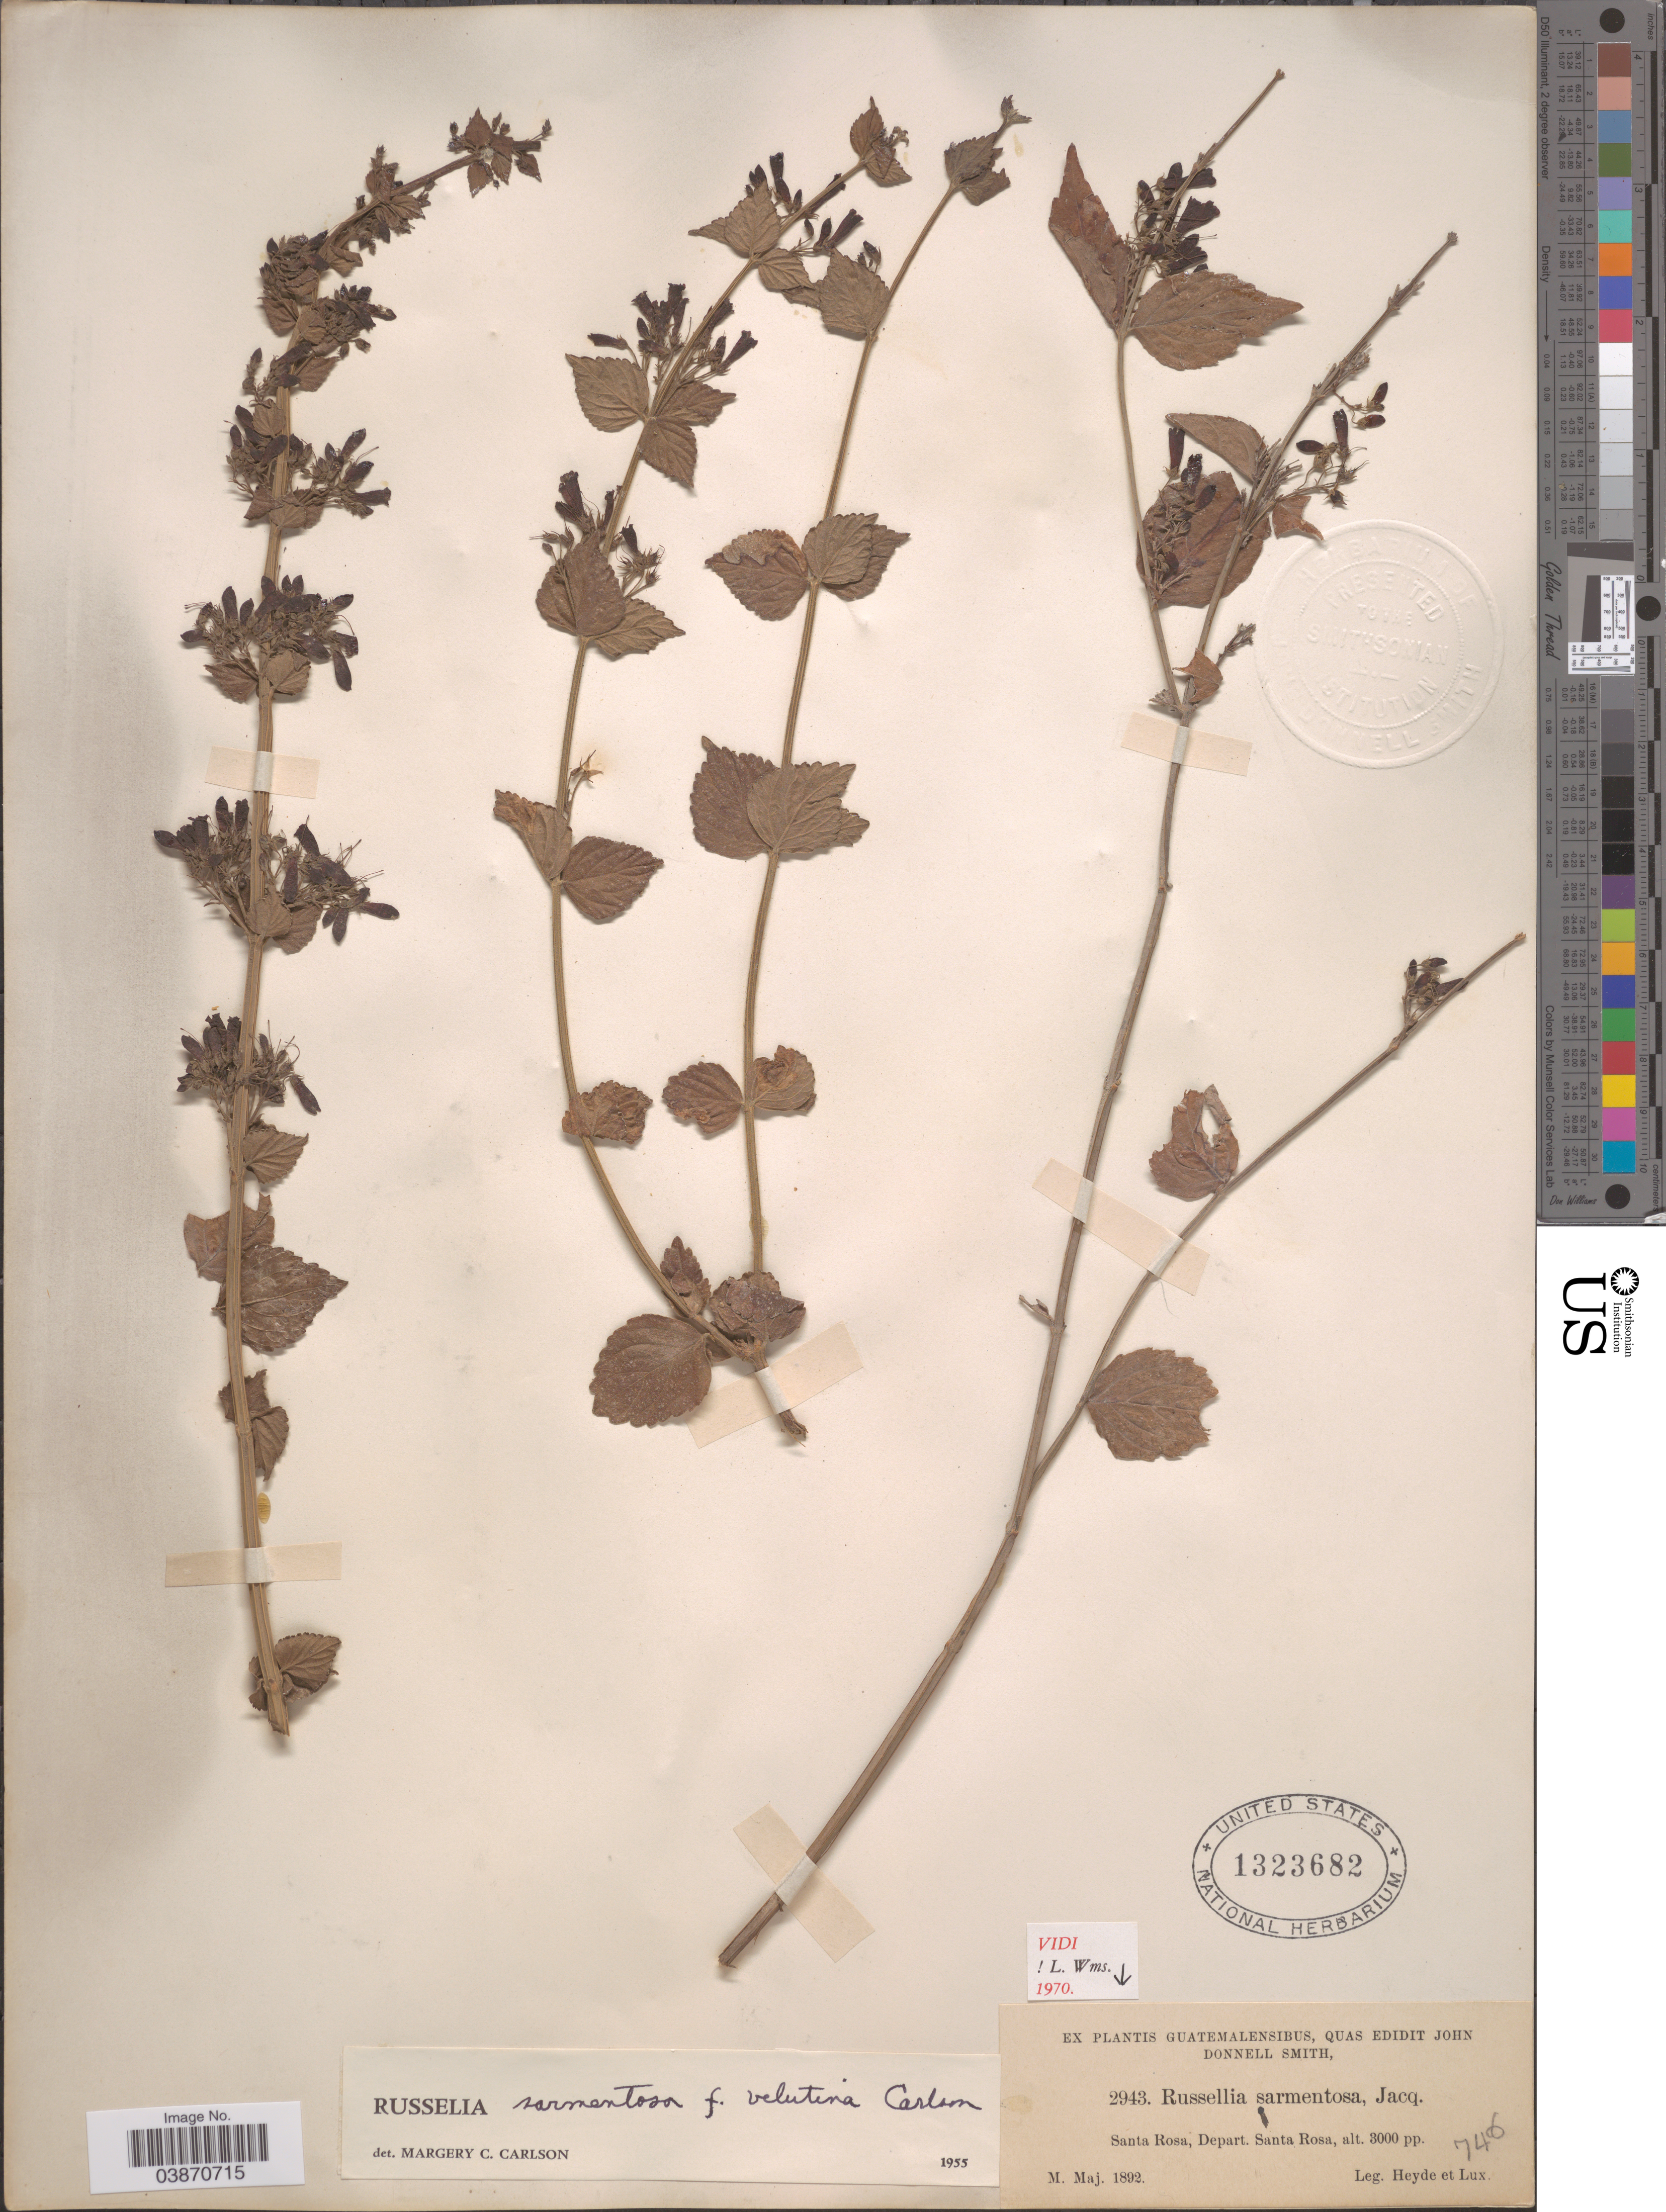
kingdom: Plantae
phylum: Tracheophyta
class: Magnoliopsida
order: Lamiales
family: Plantaginaceae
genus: Russelia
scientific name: Russelia sarmentosa f. velutina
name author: Carlson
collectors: Heyde & Lux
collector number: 2943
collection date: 1892-05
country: Guatemala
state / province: Santa Rosa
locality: Santa Rosa, Depart. Santa Rosa.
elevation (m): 914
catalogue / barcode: US 1323682